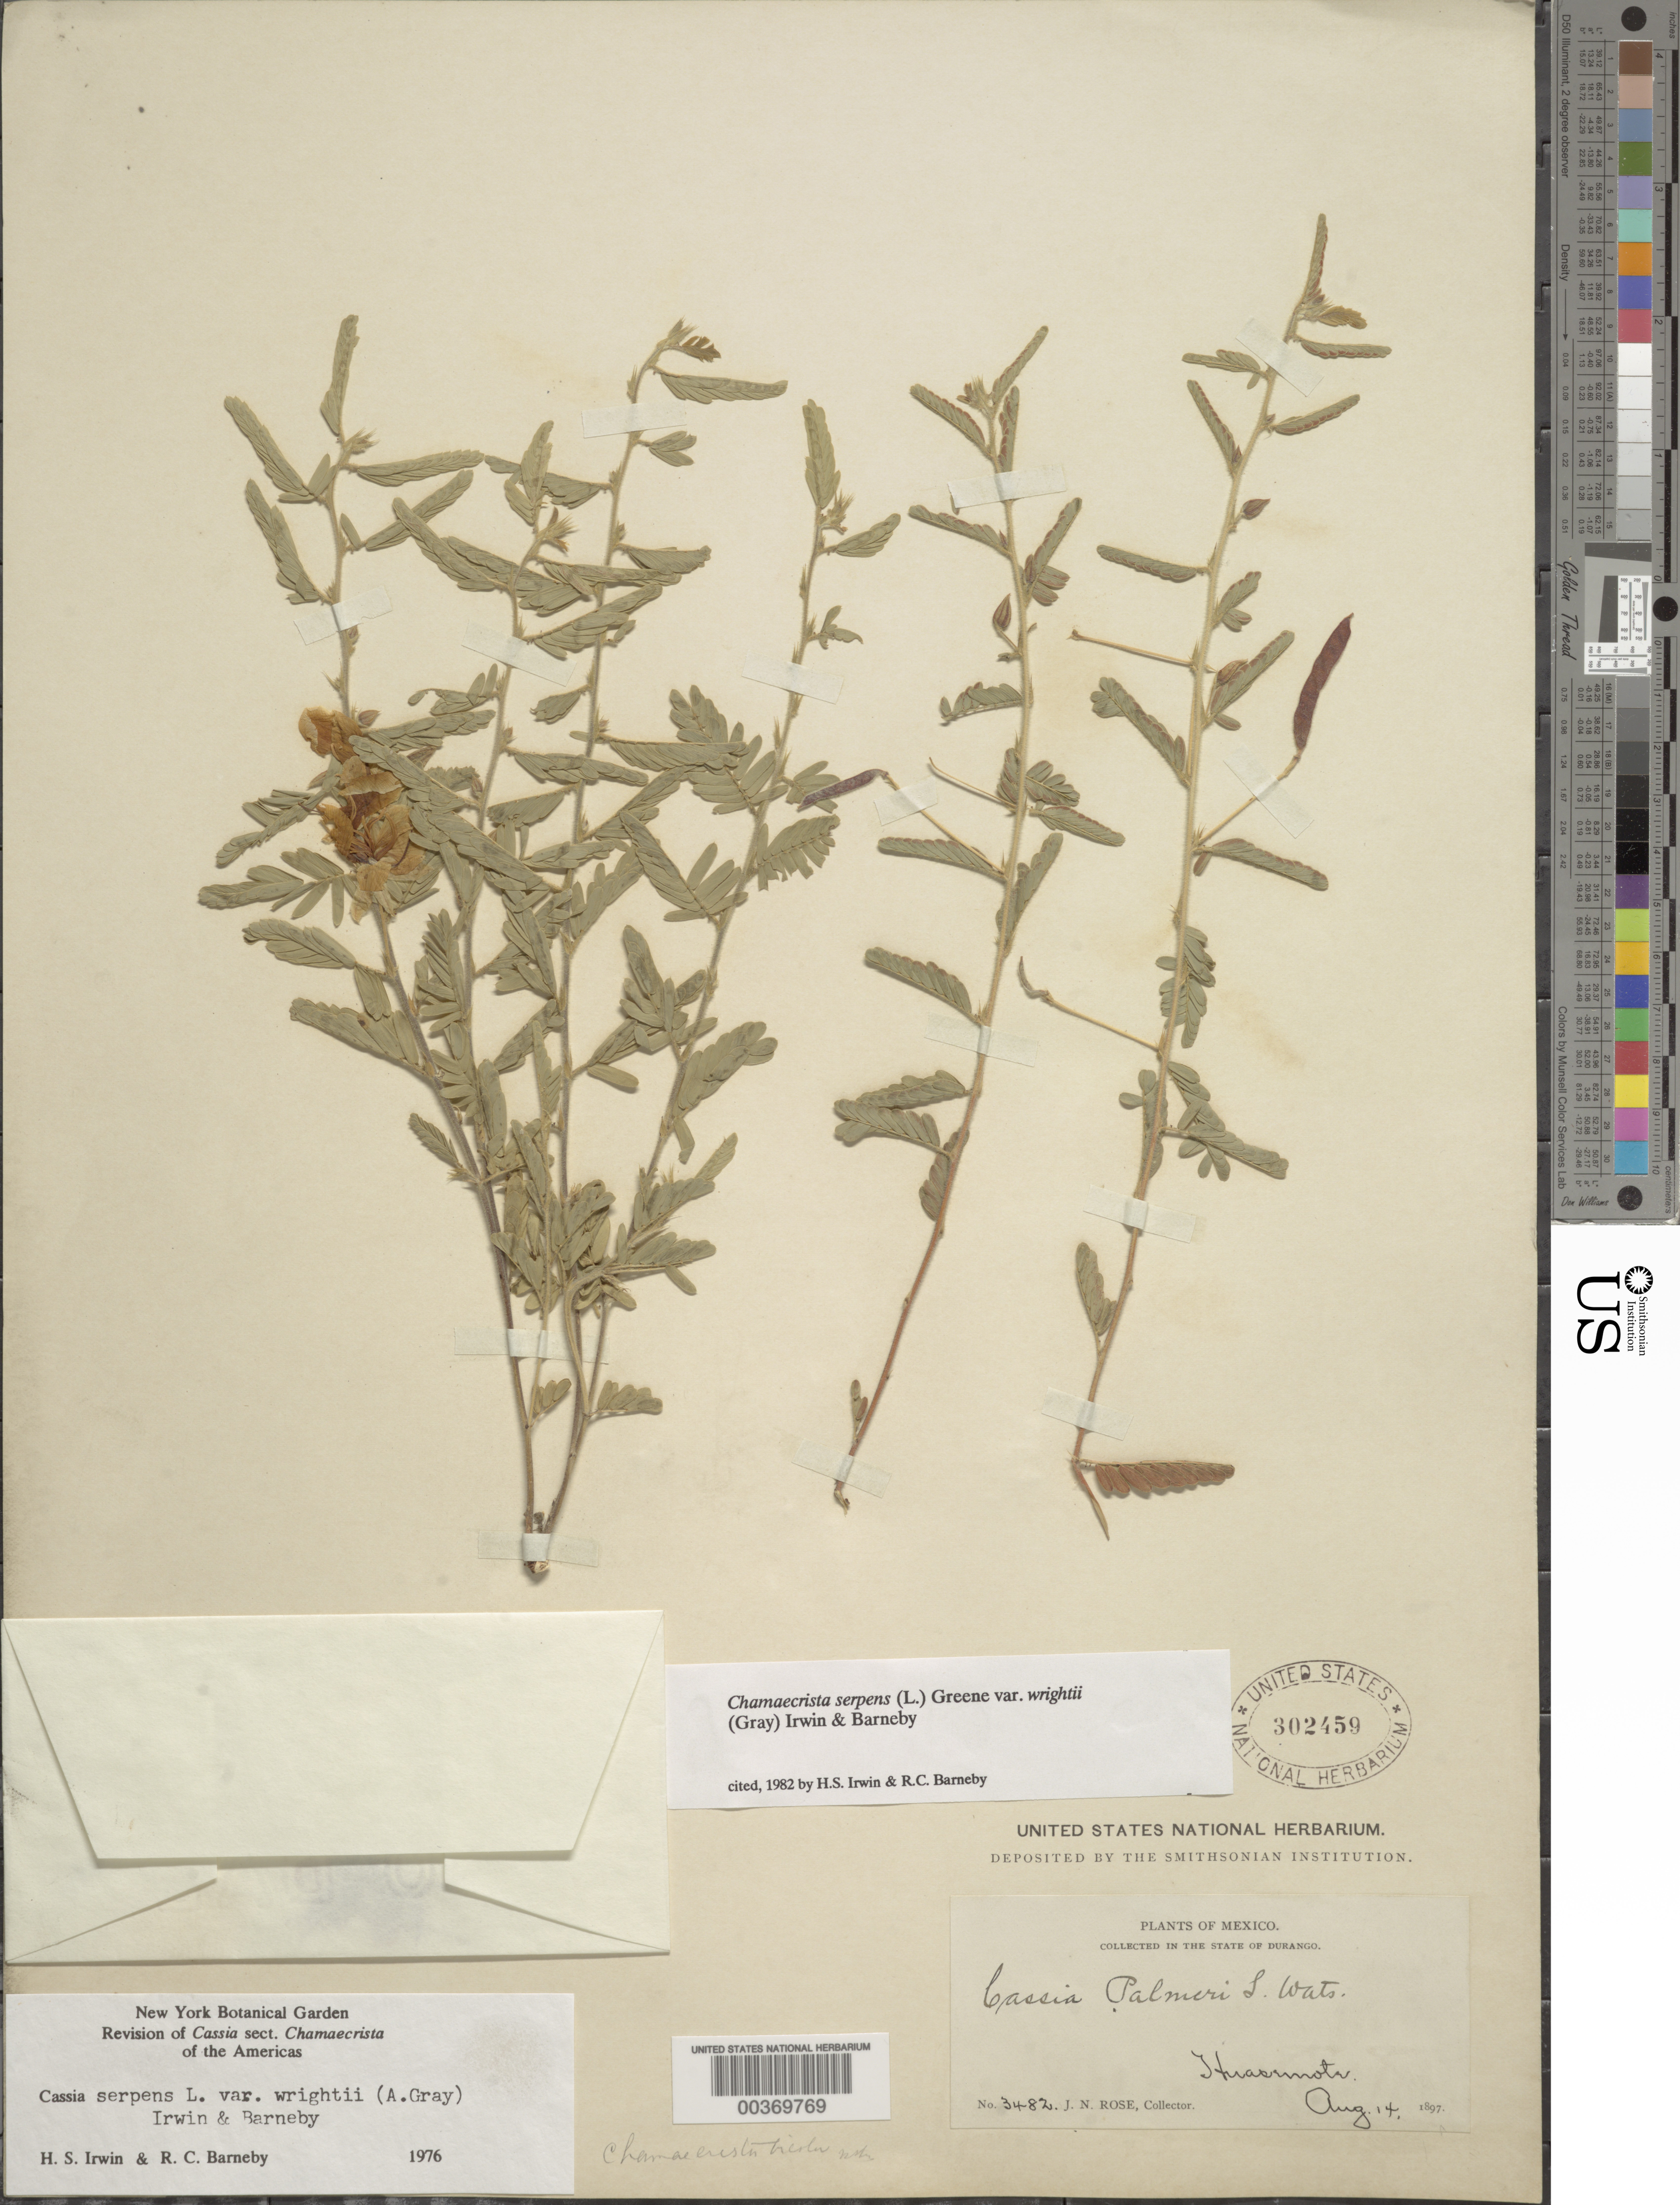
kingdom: Plantae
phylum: Tracheophyta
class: Magnoliopsida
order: Fabales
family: Fabaceae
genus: Chamaecrista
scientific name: Chamaecrista serpens var. wrightii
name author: (A. Gray) H.S. Irwin & Barneby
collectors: J. N. Rose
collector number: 3482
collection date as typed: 14 Aug 1897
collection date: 1897-08-14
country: Mexico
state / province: Durango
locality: Huasemote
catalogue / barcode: US 302459